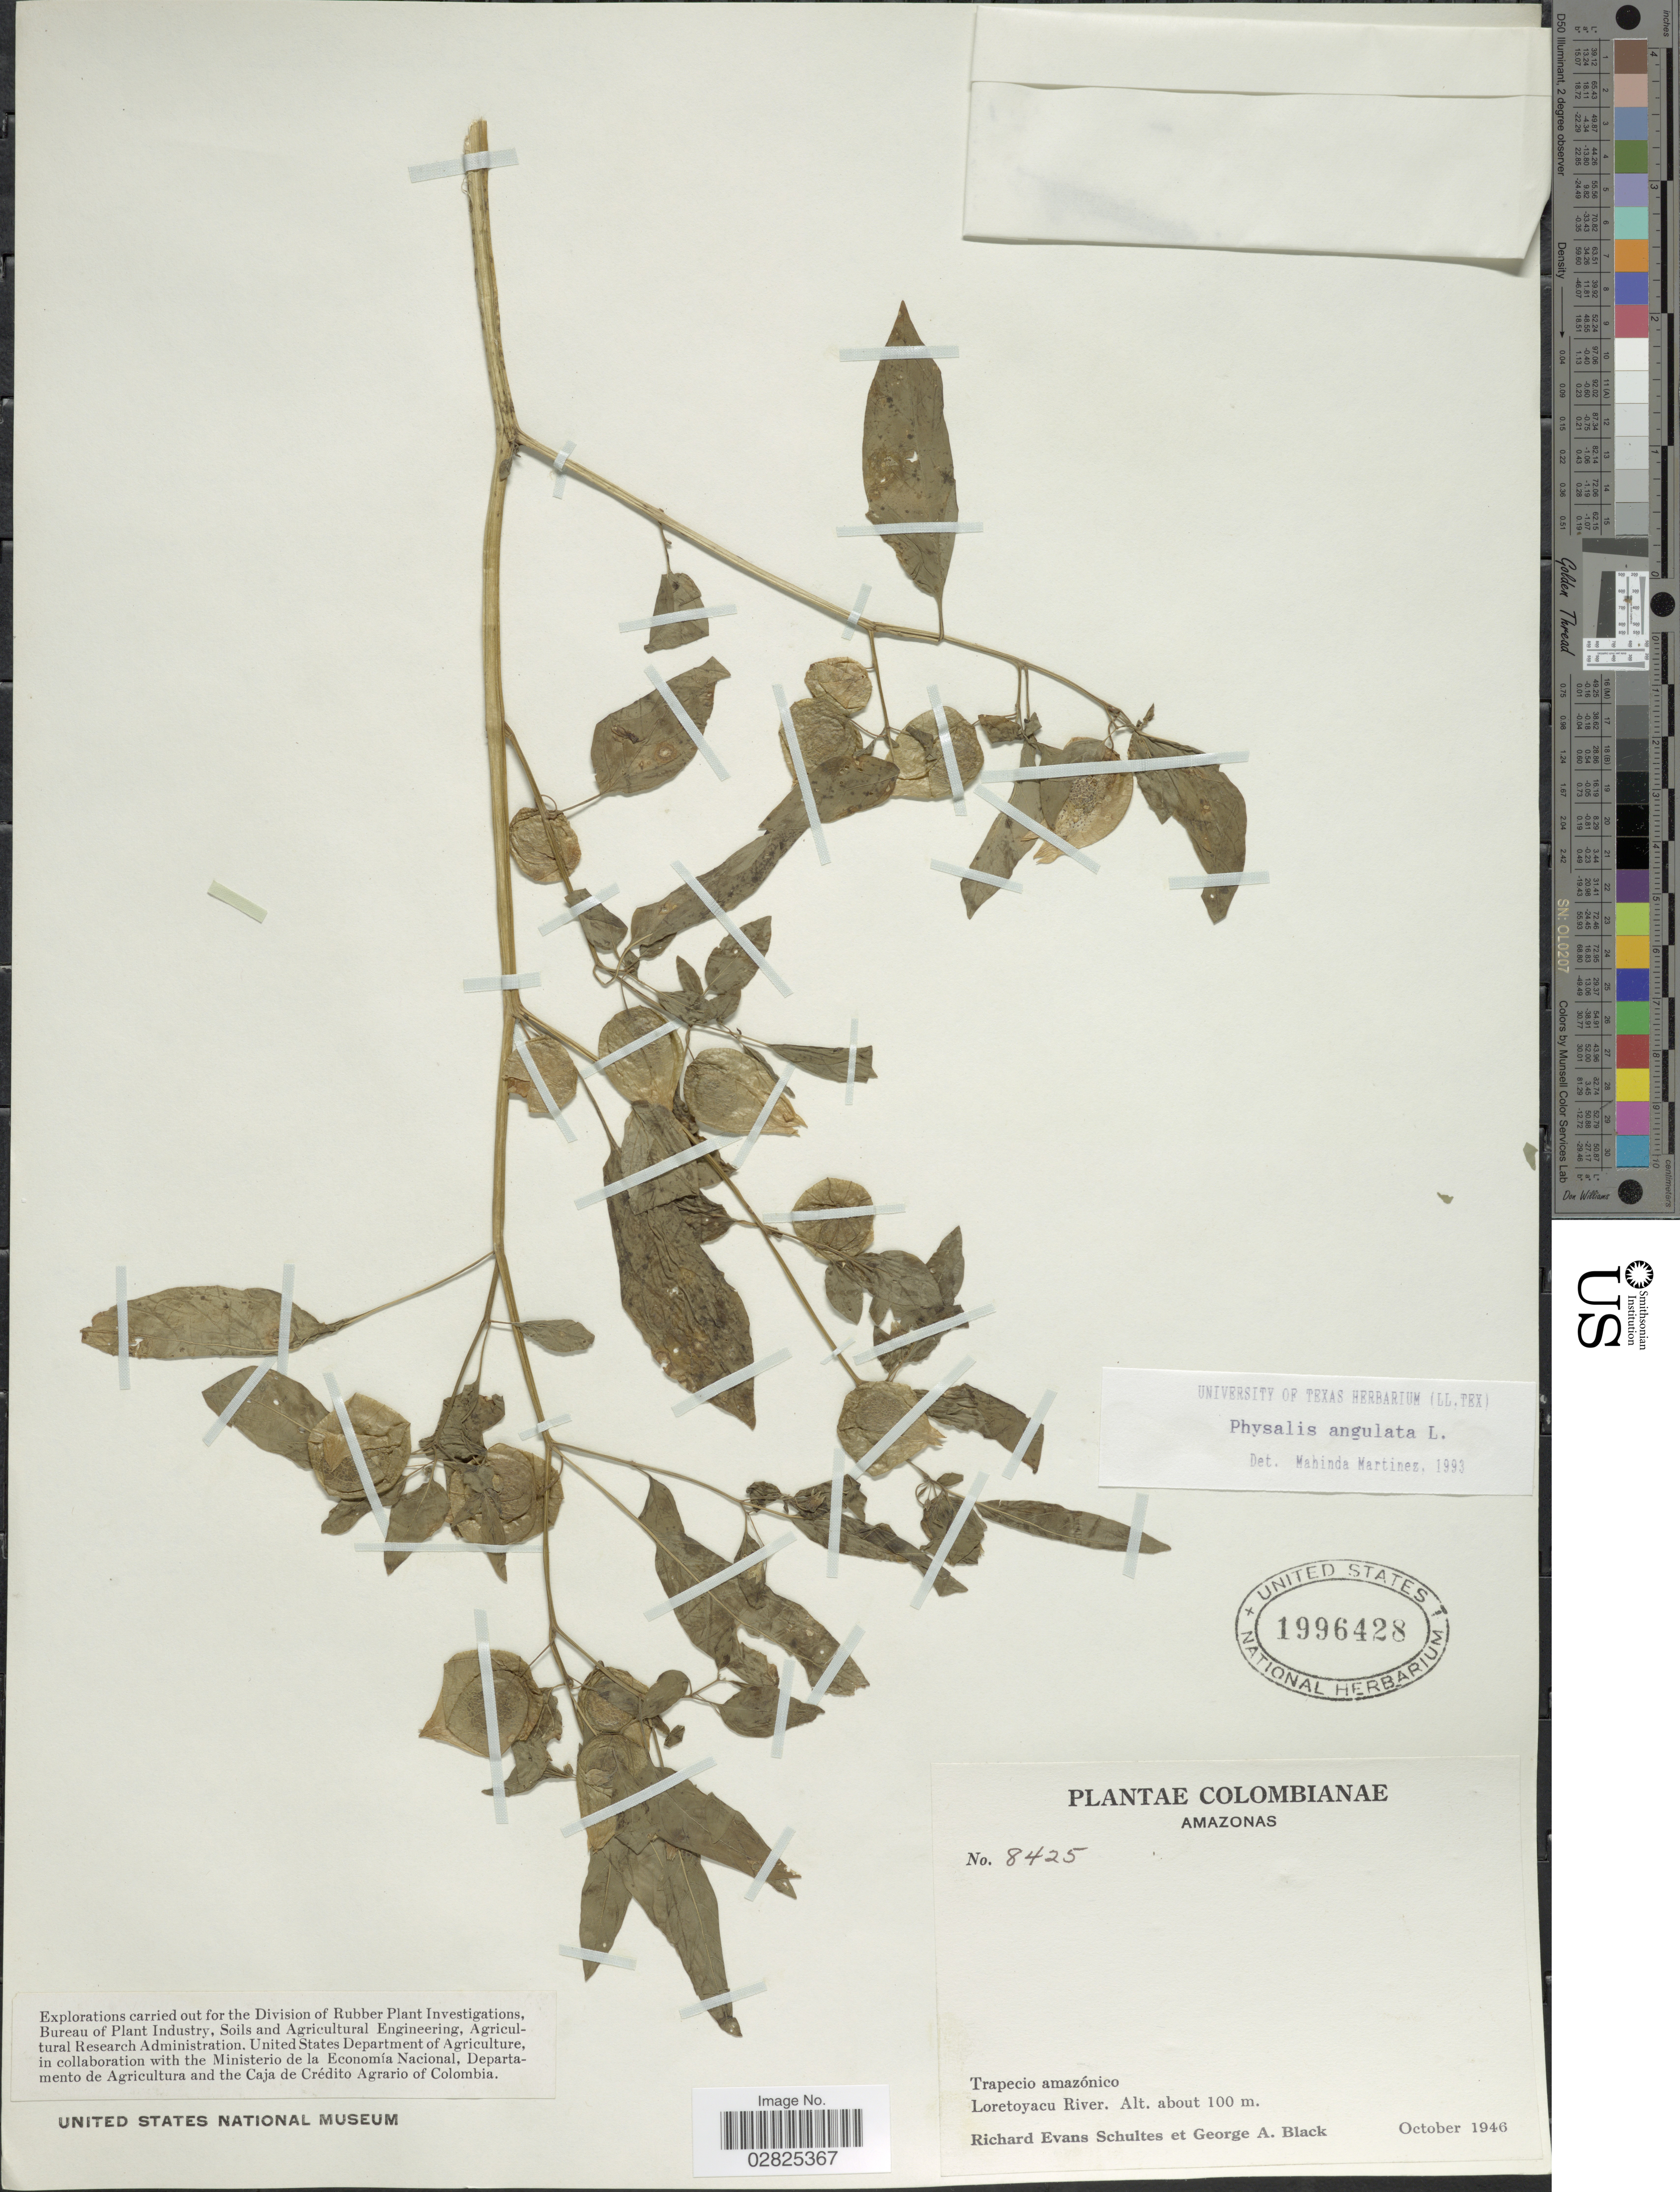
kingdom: Plantae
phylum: Tracheophyta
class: Magnoliopsida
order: Solanales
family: Solanaceae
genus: Physalis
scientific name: Physalis angulata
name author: L.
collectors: R. E. Schultes & G. A. Black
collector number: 8425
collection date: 1946-10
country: Colombia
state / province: Amazônas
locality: Trapecio amazónico, Loretoyacu River.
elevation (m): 100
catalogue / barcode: US 1996428